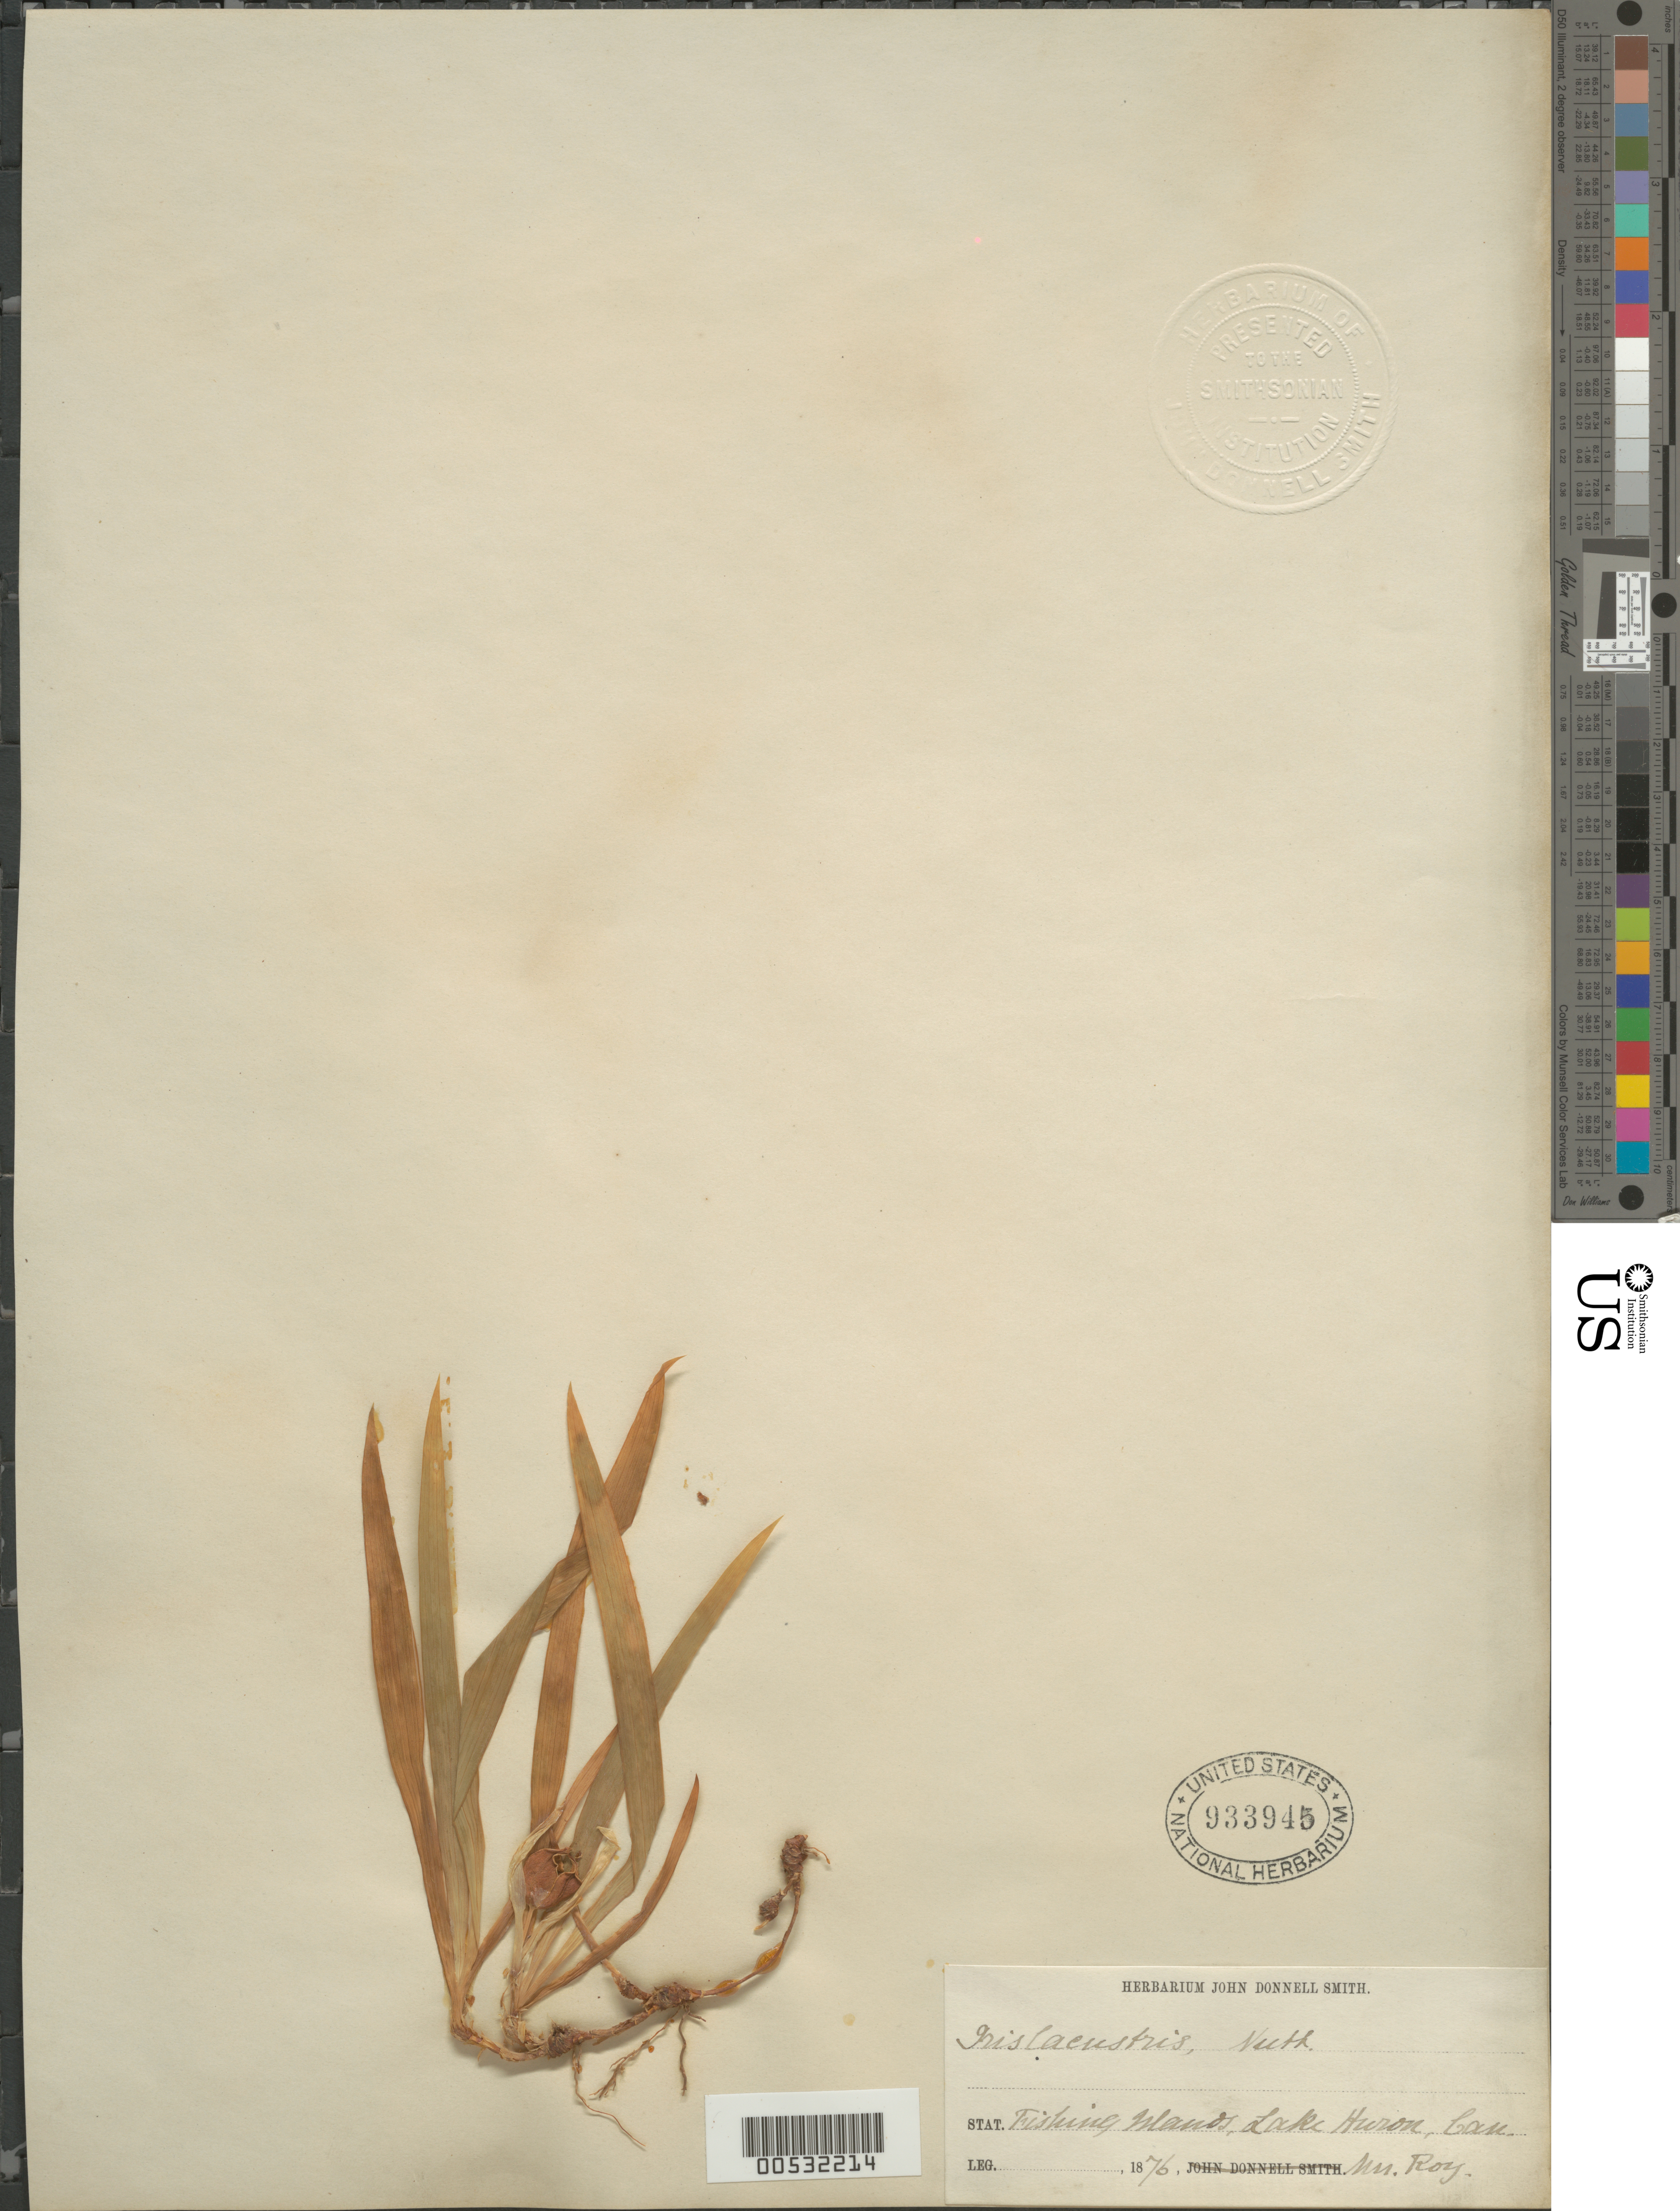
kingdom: Plantae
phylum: Tracheophyta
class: Liliopsida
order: Asparagales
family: Iridaceae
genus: Iris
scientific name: Iris lacustris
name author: Nutt.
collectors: M. Roy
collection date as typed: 1876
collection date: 1876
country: United States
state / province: Michigan (?)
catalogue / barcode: US 933945